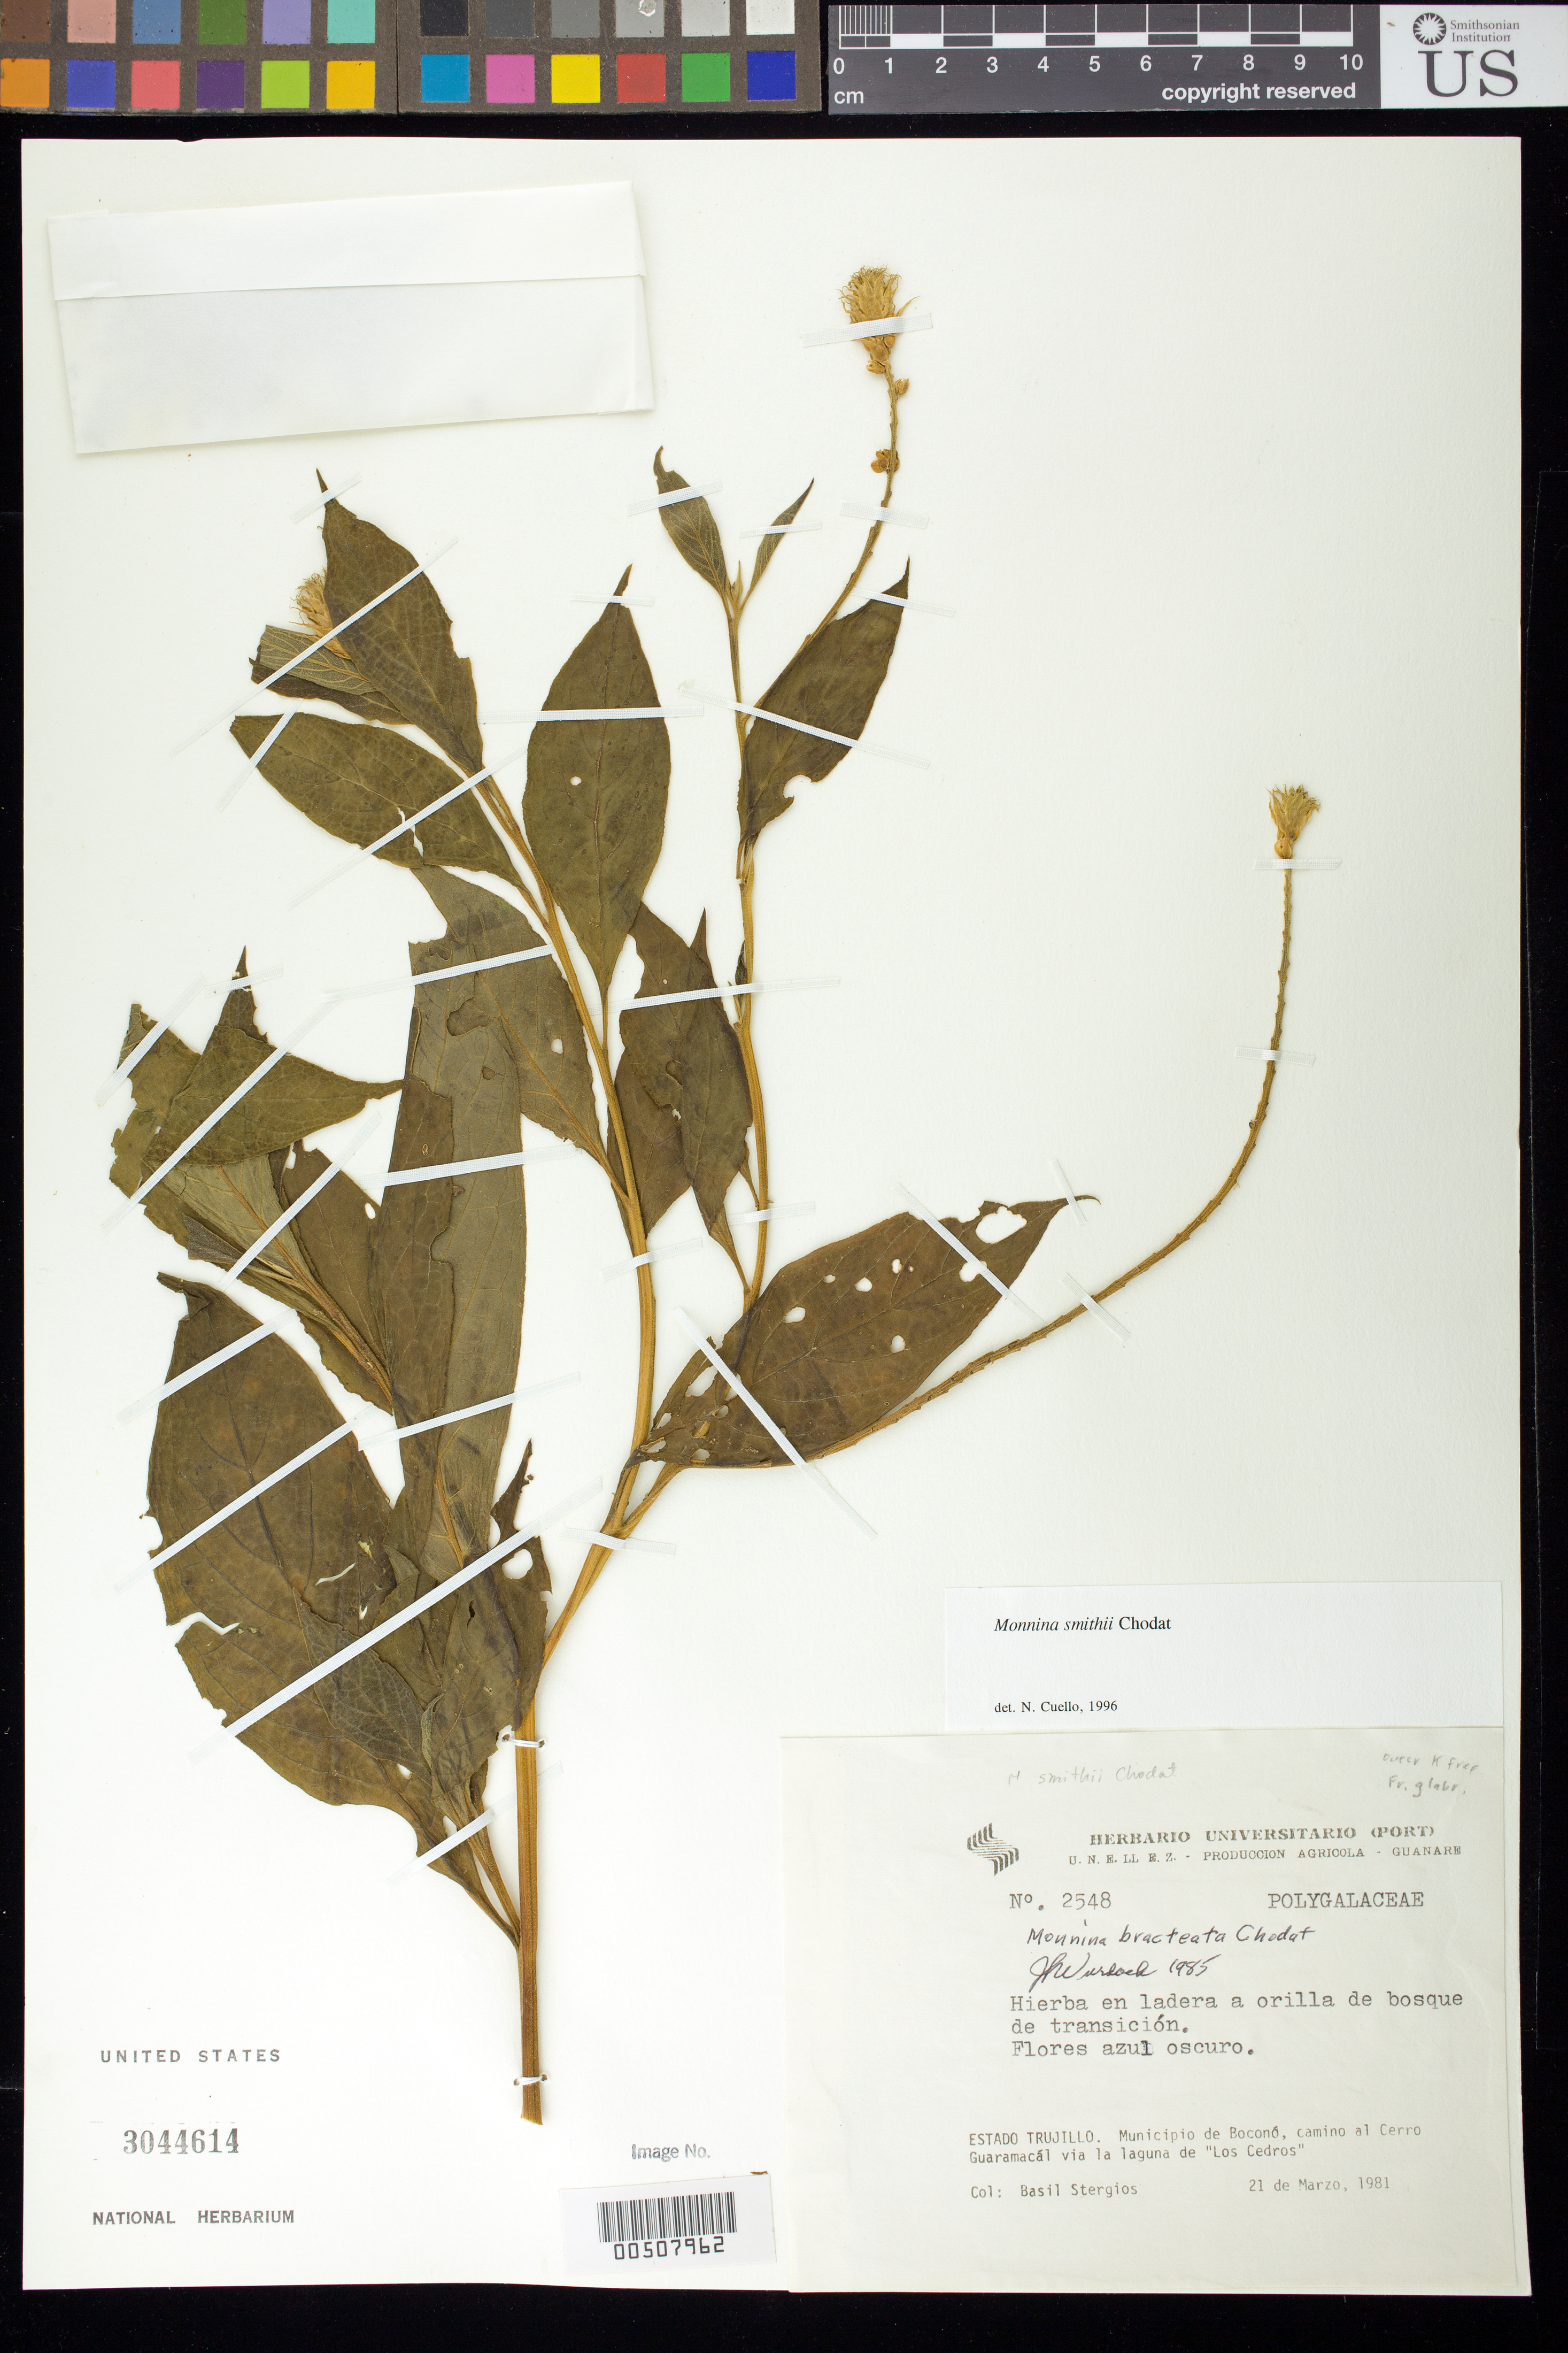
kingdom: Plantae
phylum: Tracheophyta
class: Magnoliopsida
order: Fabales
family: Polygalaceae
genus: Monnina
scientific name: Monnina smithii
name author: Chodat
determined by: Cuello, Nidia L.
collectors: B. G. Stergios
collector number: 2548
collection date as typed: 21 Mar 1981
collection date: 1981-03-21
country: Venezuela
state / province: Trujillo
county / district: Boconó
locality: Camino al Cerro Guaramacal via la laguna de Los Cedros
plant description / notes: PORT, US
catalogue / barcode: US 3044614